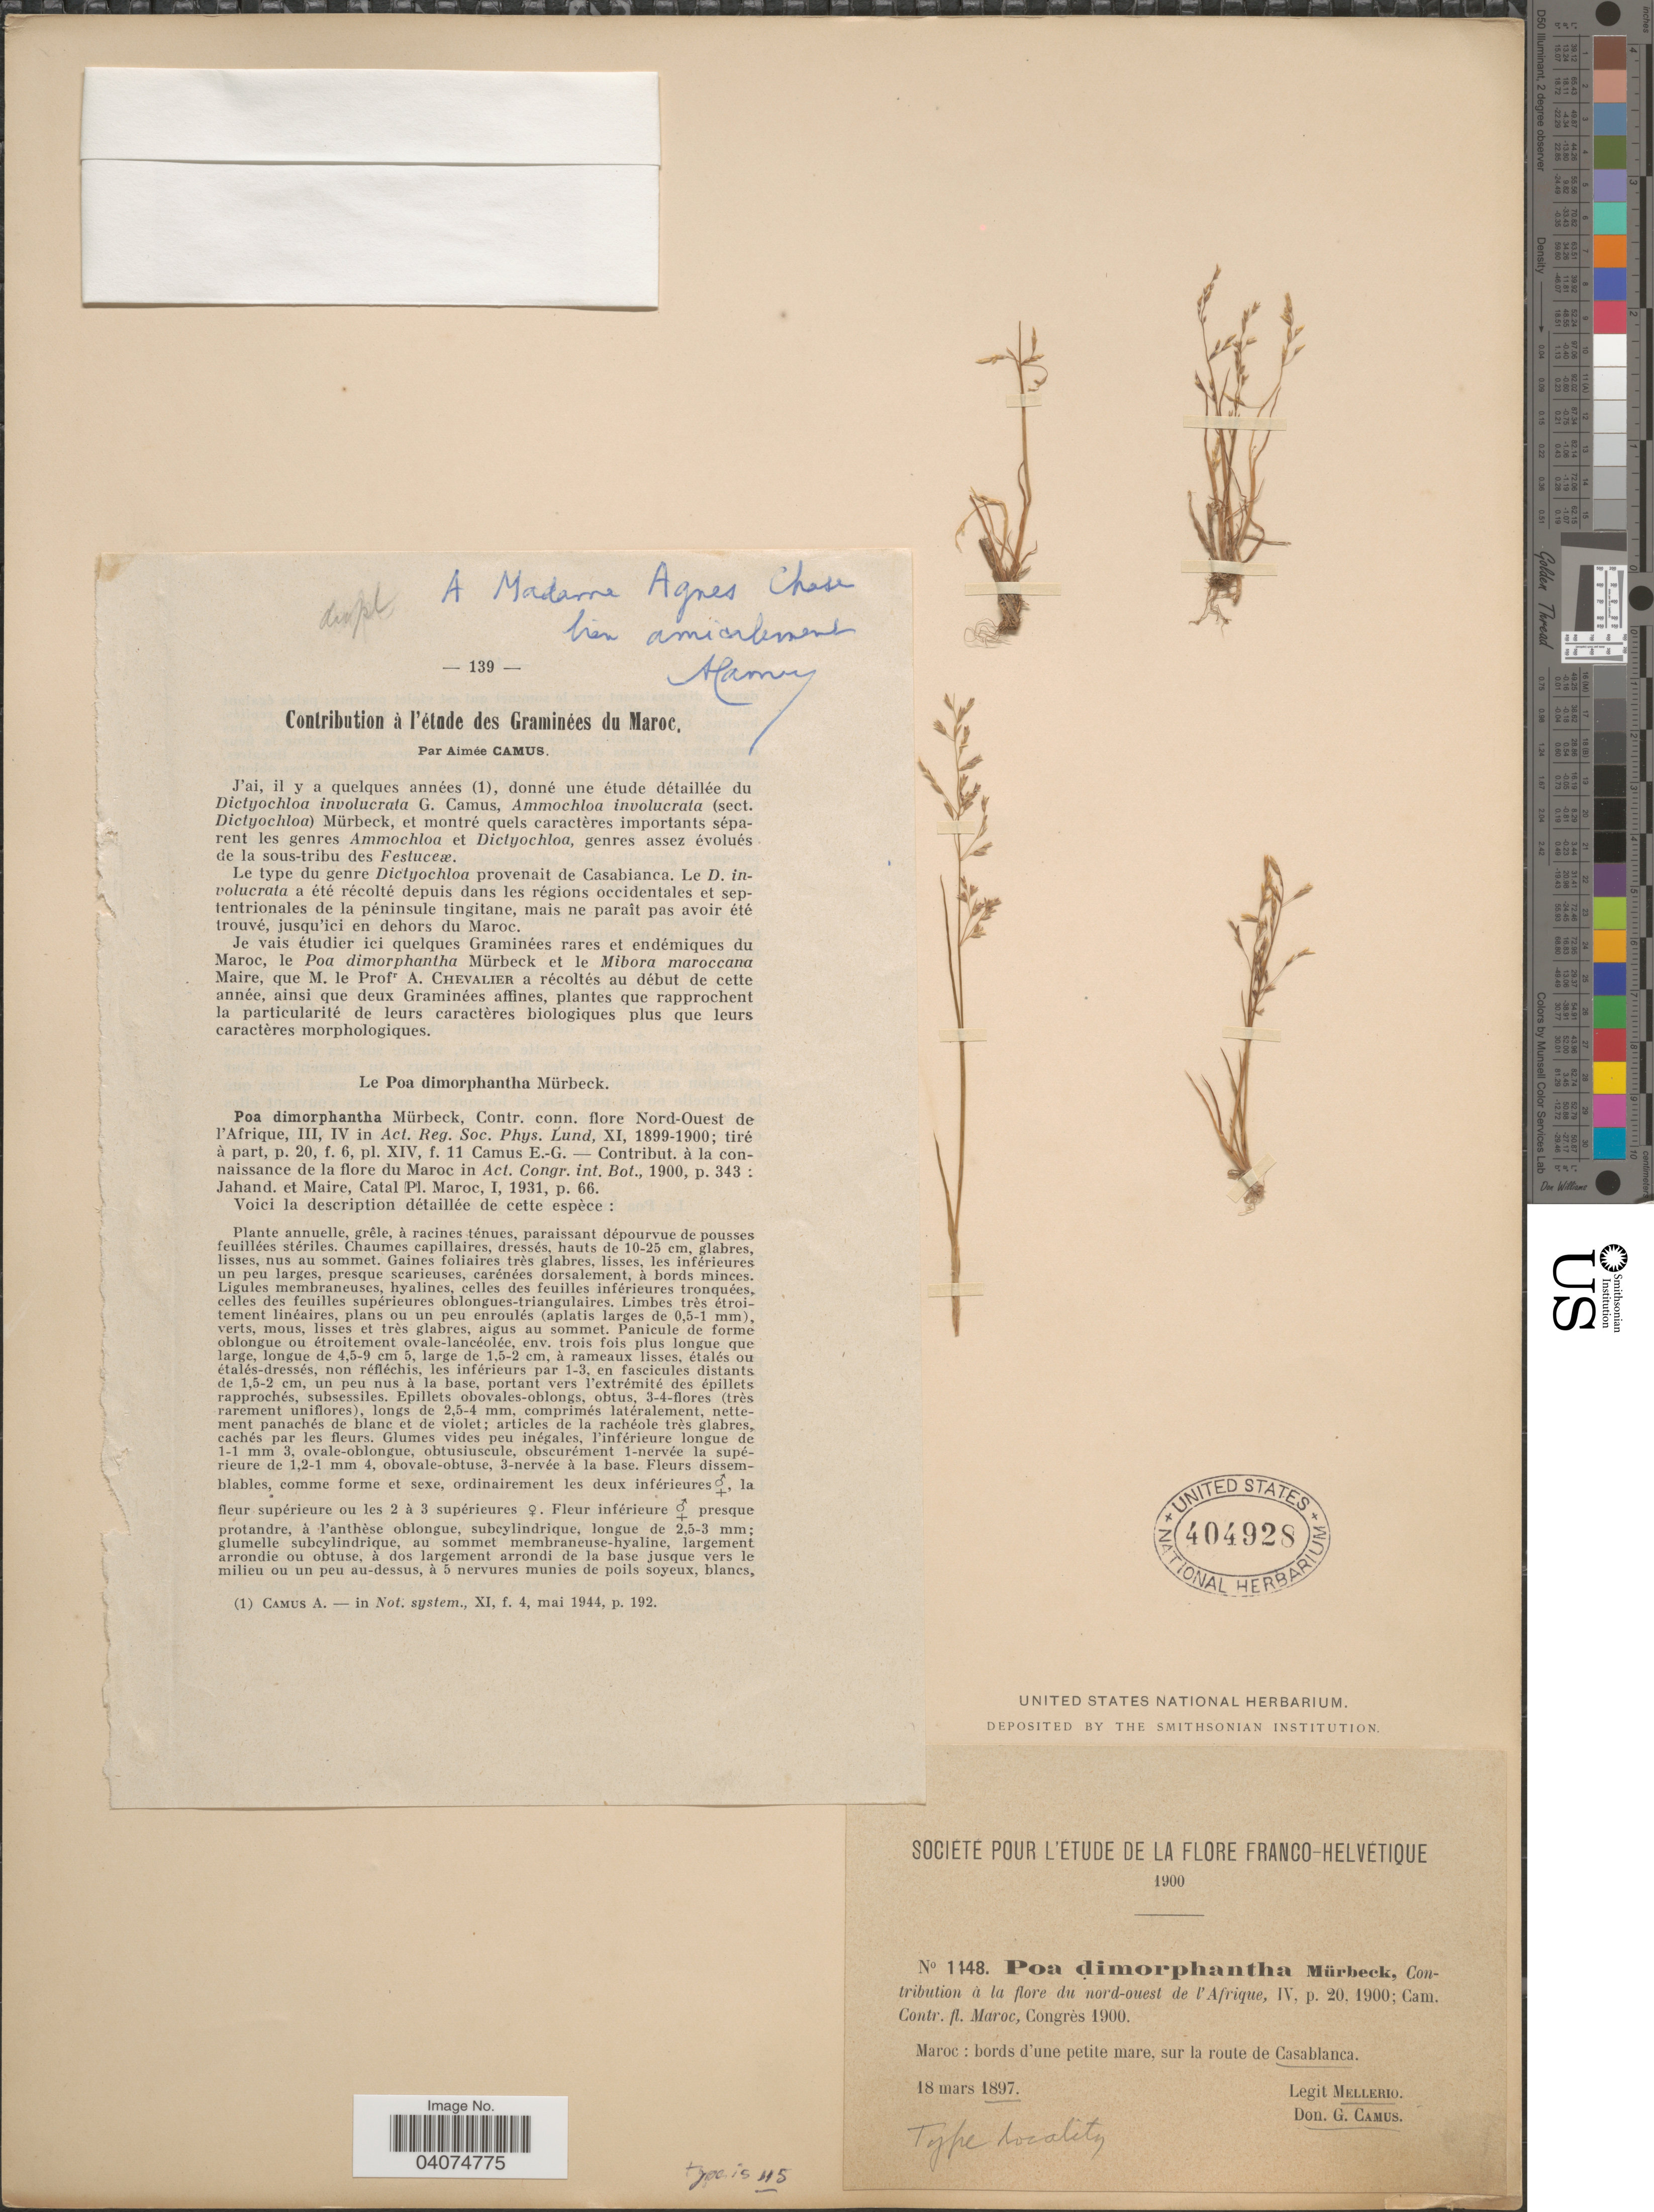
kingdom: Plantae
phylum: Tracheophyta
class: Liliopsida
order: Poales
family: Poaceae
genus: Poa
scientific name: Poa dimorphantha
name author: Murb.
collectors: A. Mellerio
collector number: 1448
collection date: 1897-03-18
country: Morocco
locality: Maroc: bords d'une petite mare, sur la route de Casablanca.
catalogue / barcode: US 404928